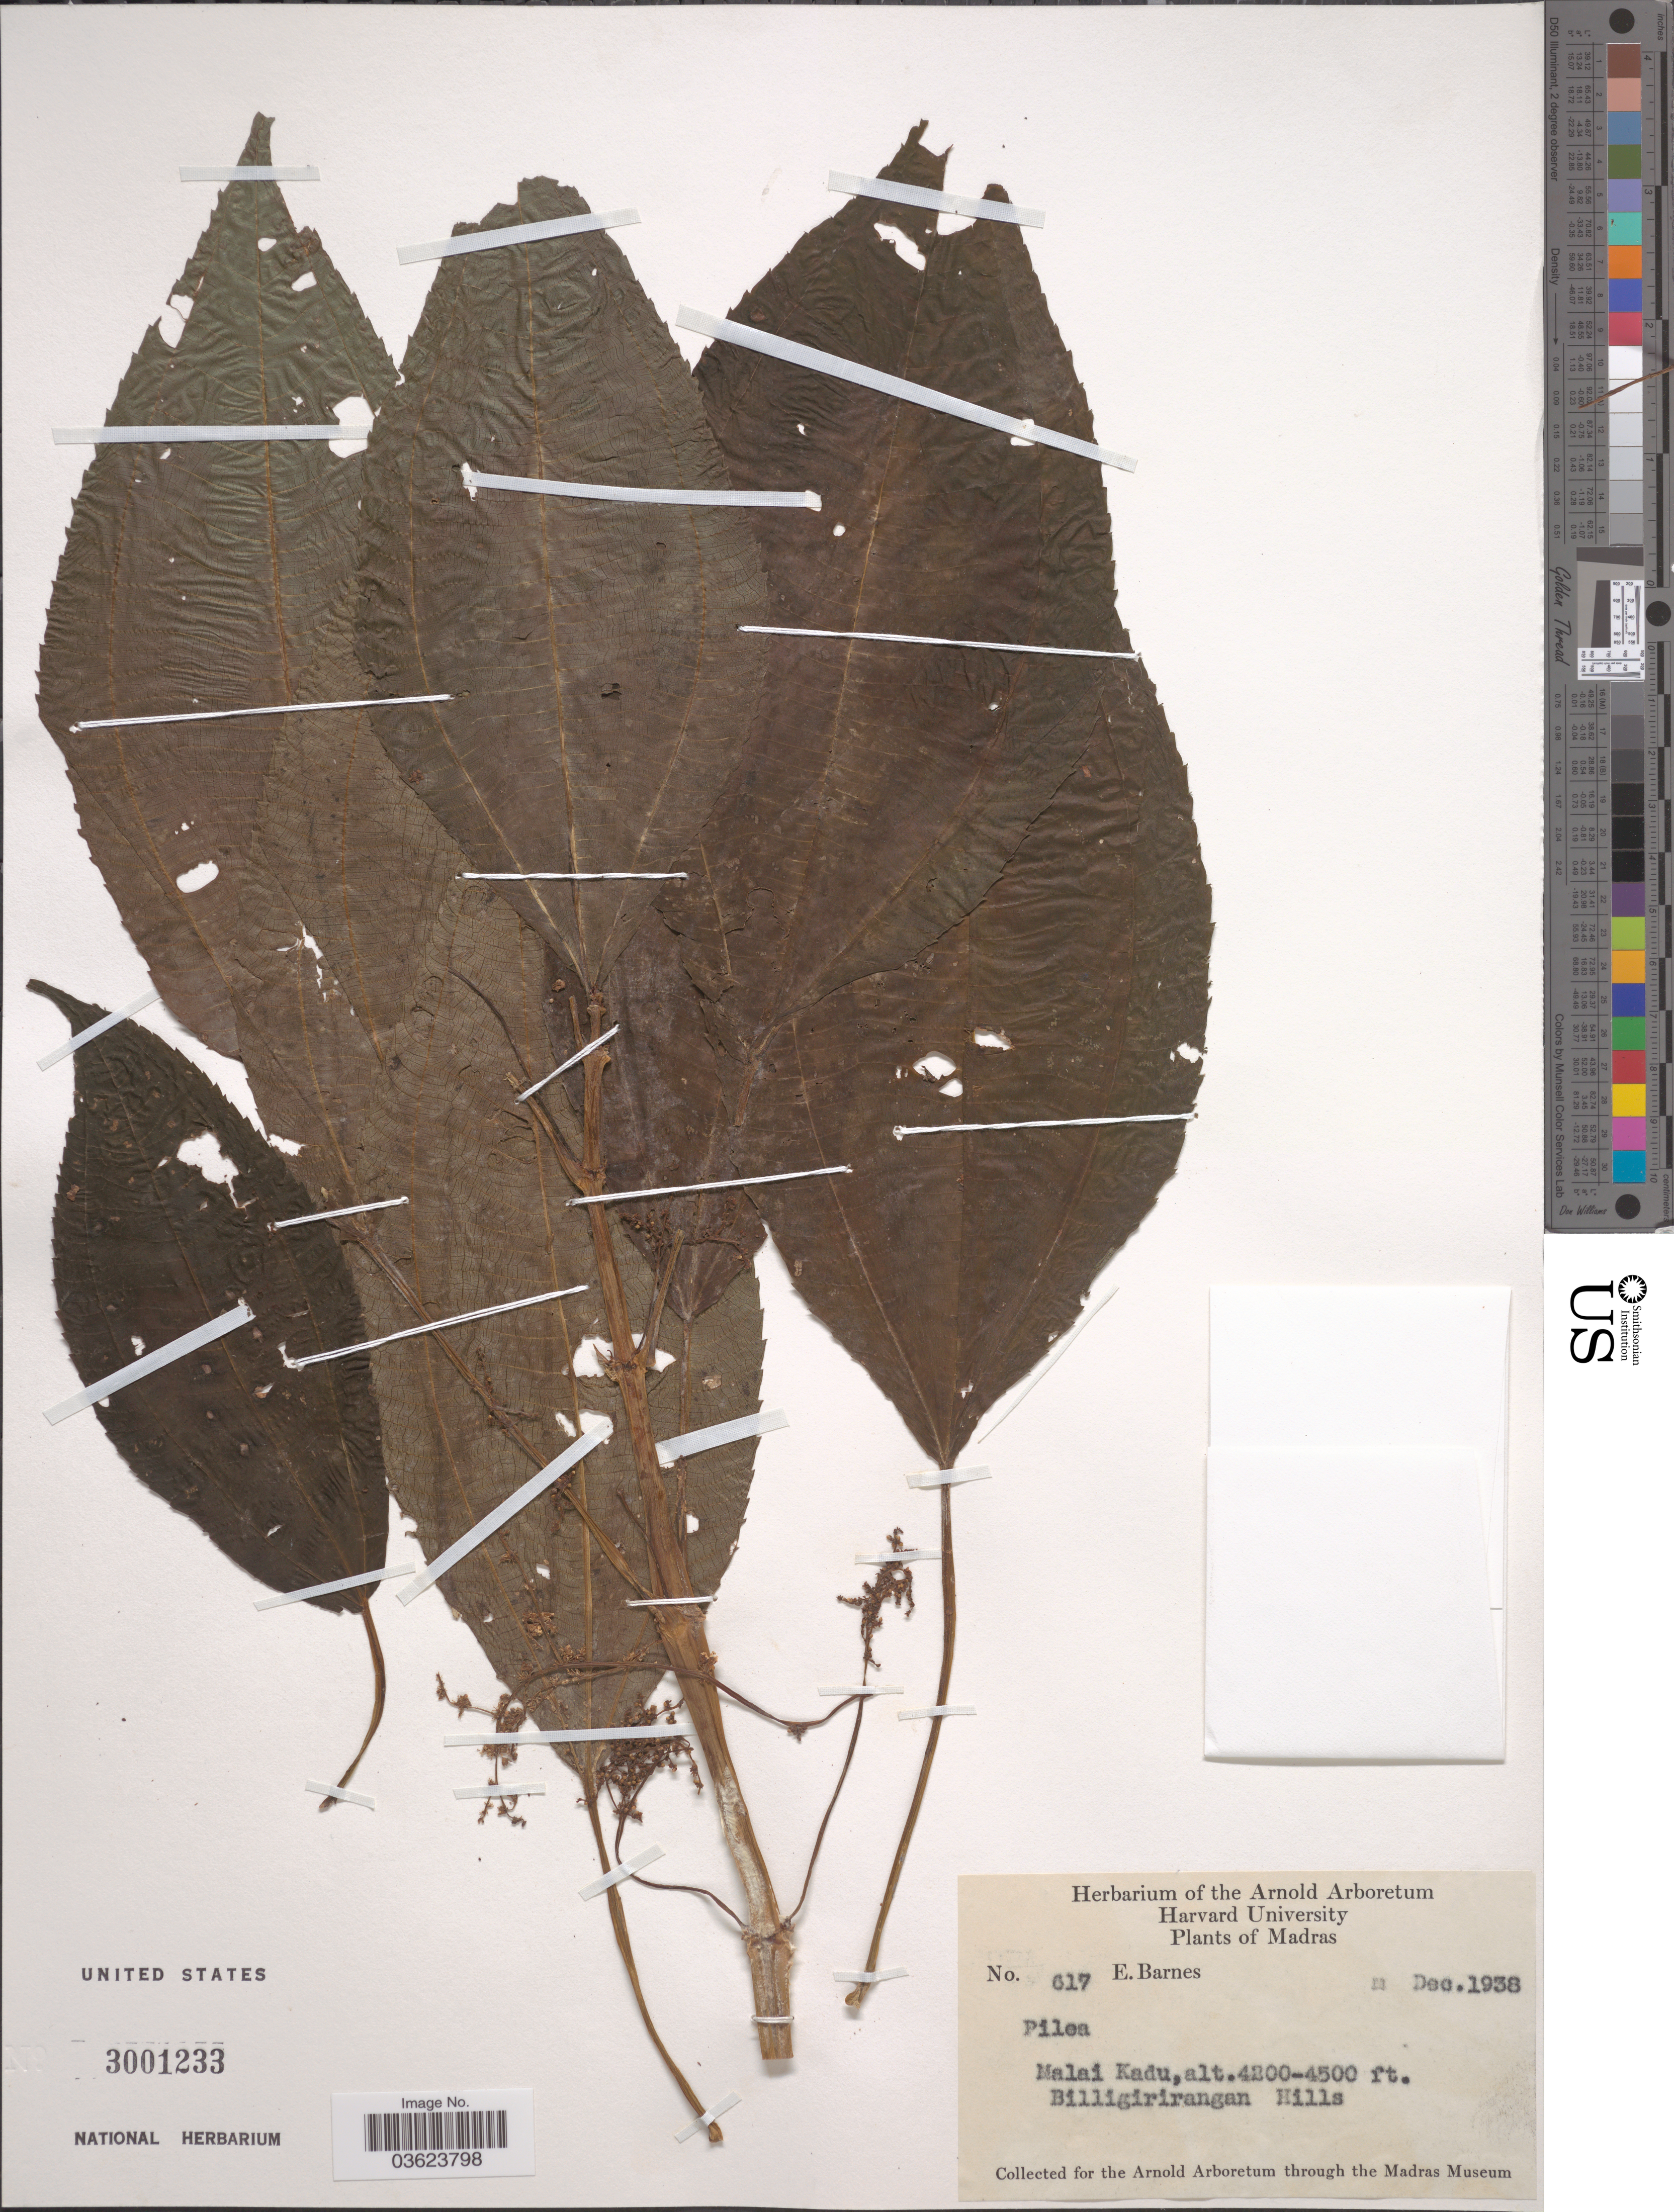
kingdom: Plantae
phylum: Tracheophyta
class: Magnoliopsida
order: Rosales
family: Urticaceae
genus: Pilea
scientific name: Pilea sp.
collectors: E. Barnes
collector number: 617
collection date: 1938-12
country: India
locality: Madras. Malai Kadu, Billigirirangan Hills.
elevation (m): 1280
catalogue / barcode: US 3001233